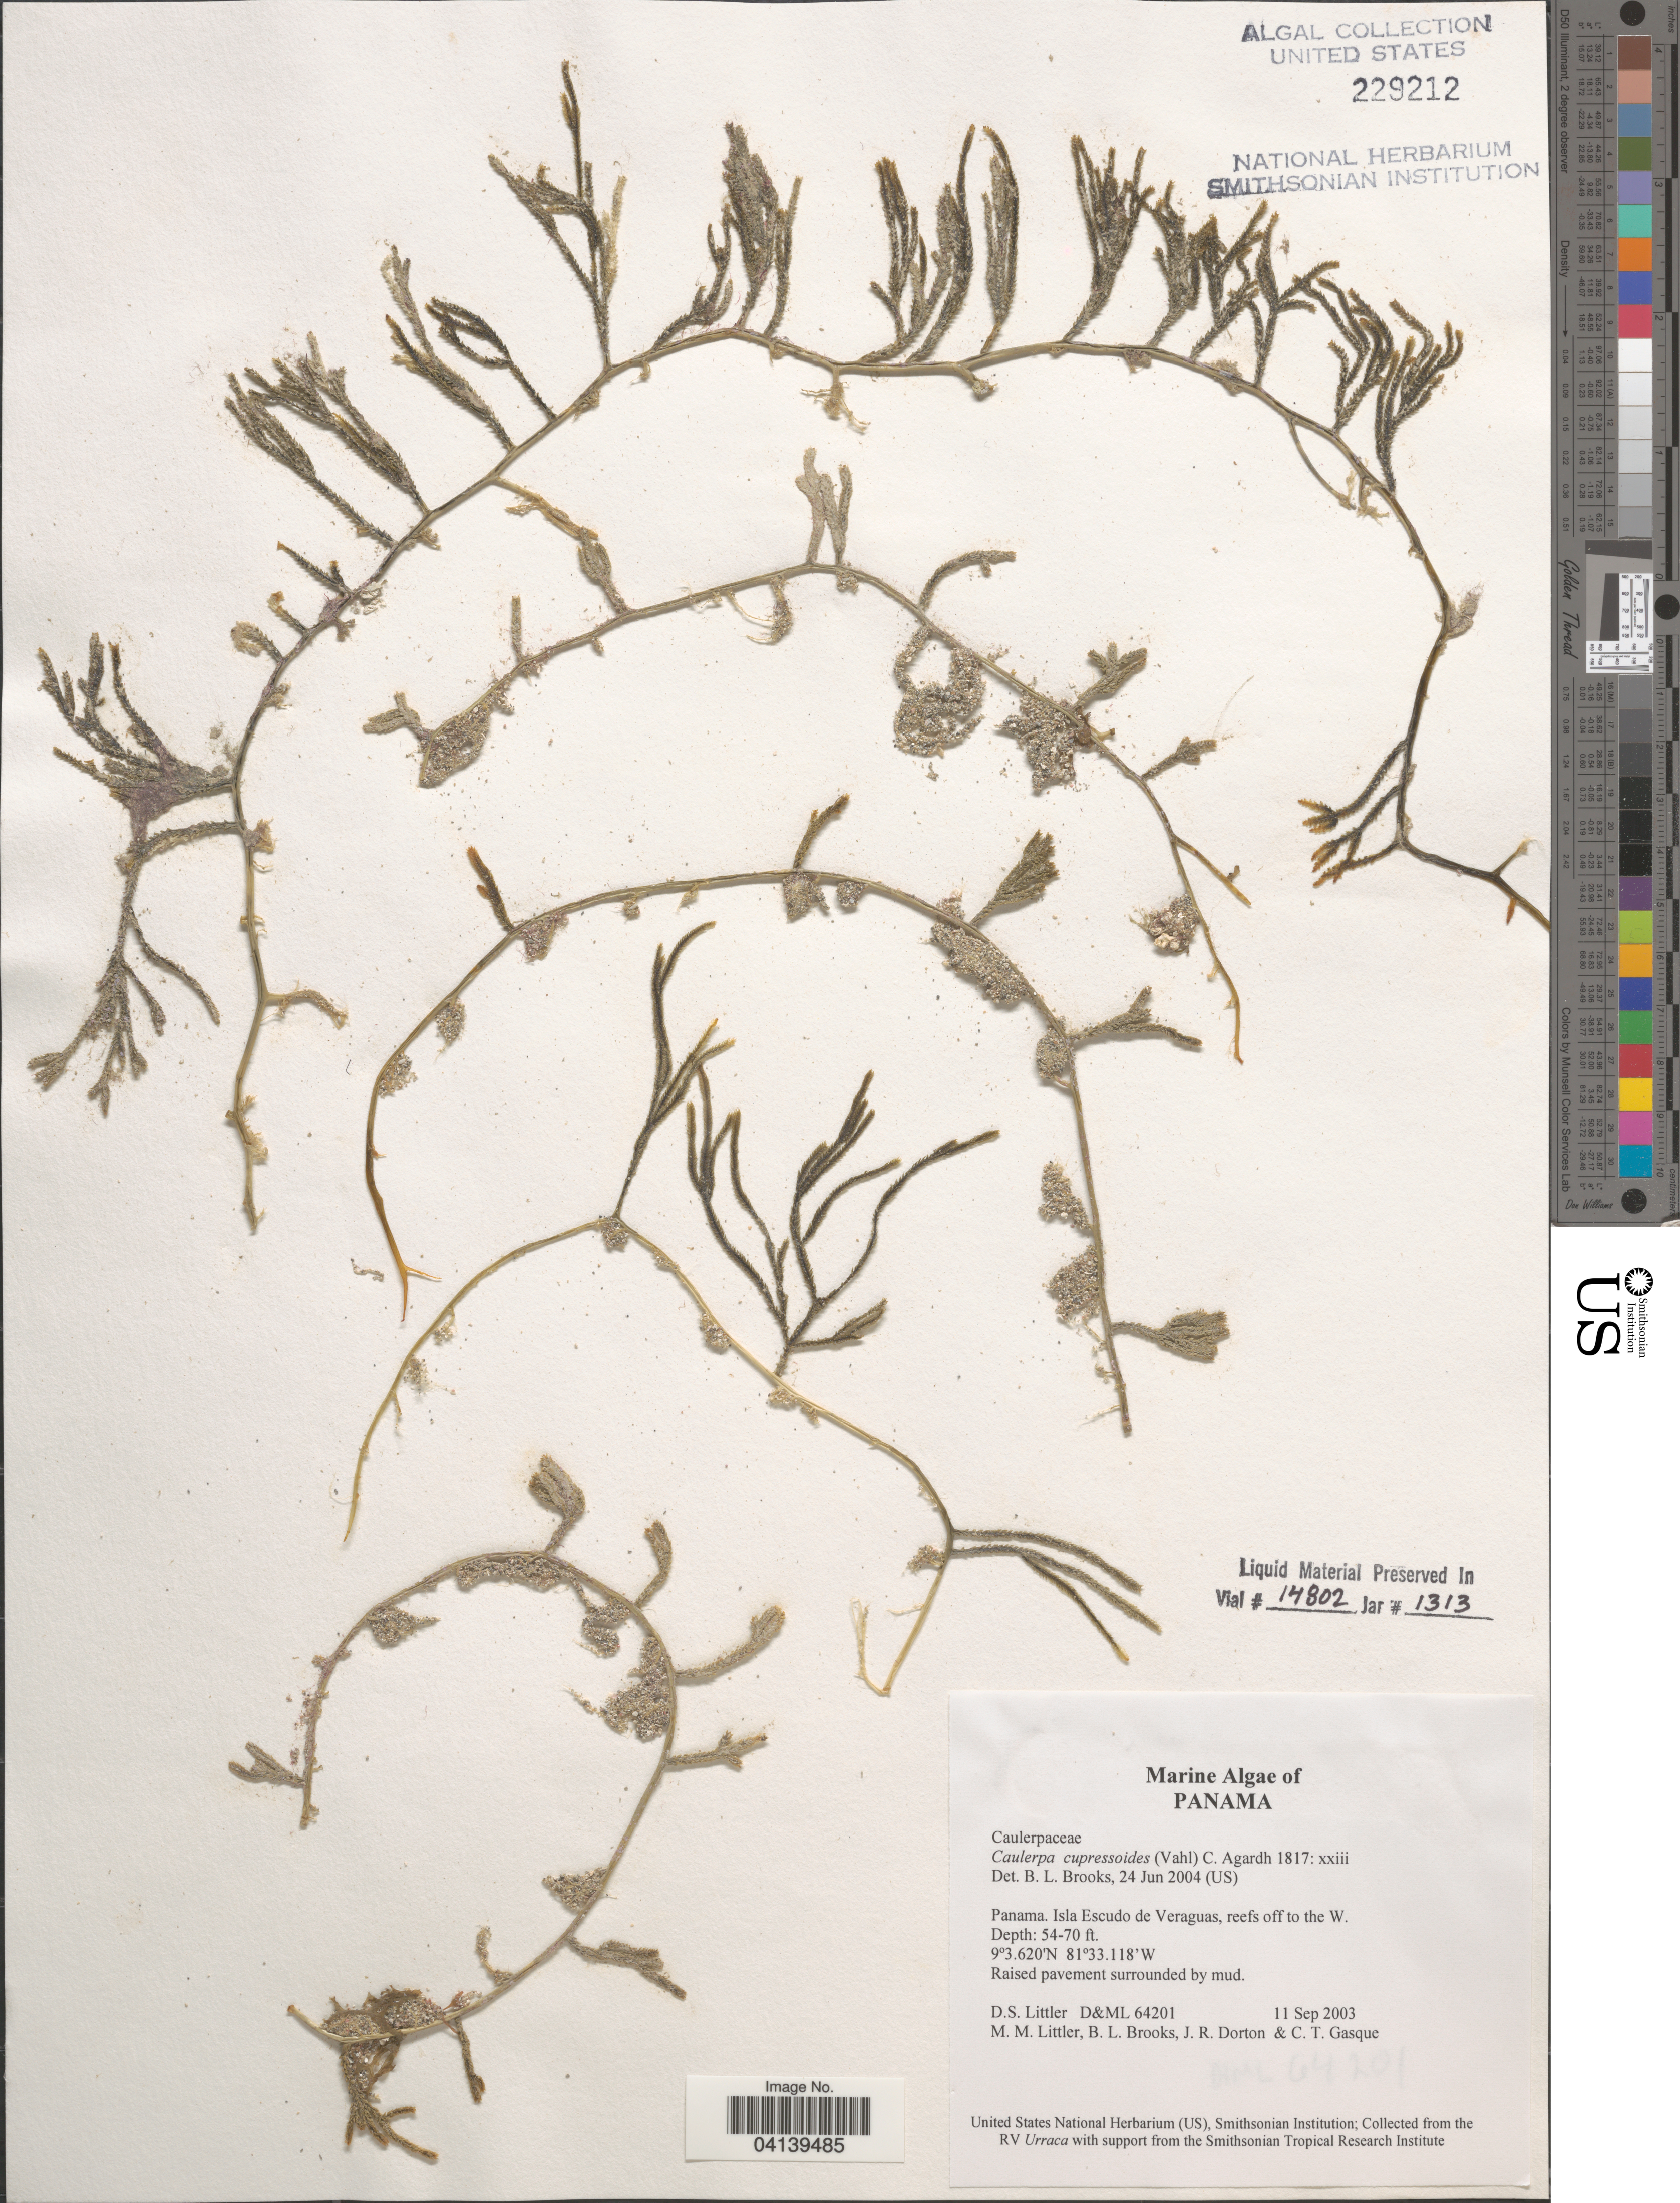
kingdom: Plantae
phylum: Chlorophyta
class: Ulvophyceae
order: Bryopsidales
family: Caulerpaceae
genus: Caulerpa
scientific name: Caulerpa cupressoides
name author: (Vahl) C. Agardh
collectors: D. S. Littler, B. Brooks, J. Dorton & C. Gasque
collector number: D&ML64201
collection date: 2003-09-11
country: Panama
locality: Isla Escudo de Veraguas, reefs off to the W.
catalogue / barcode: US 229212